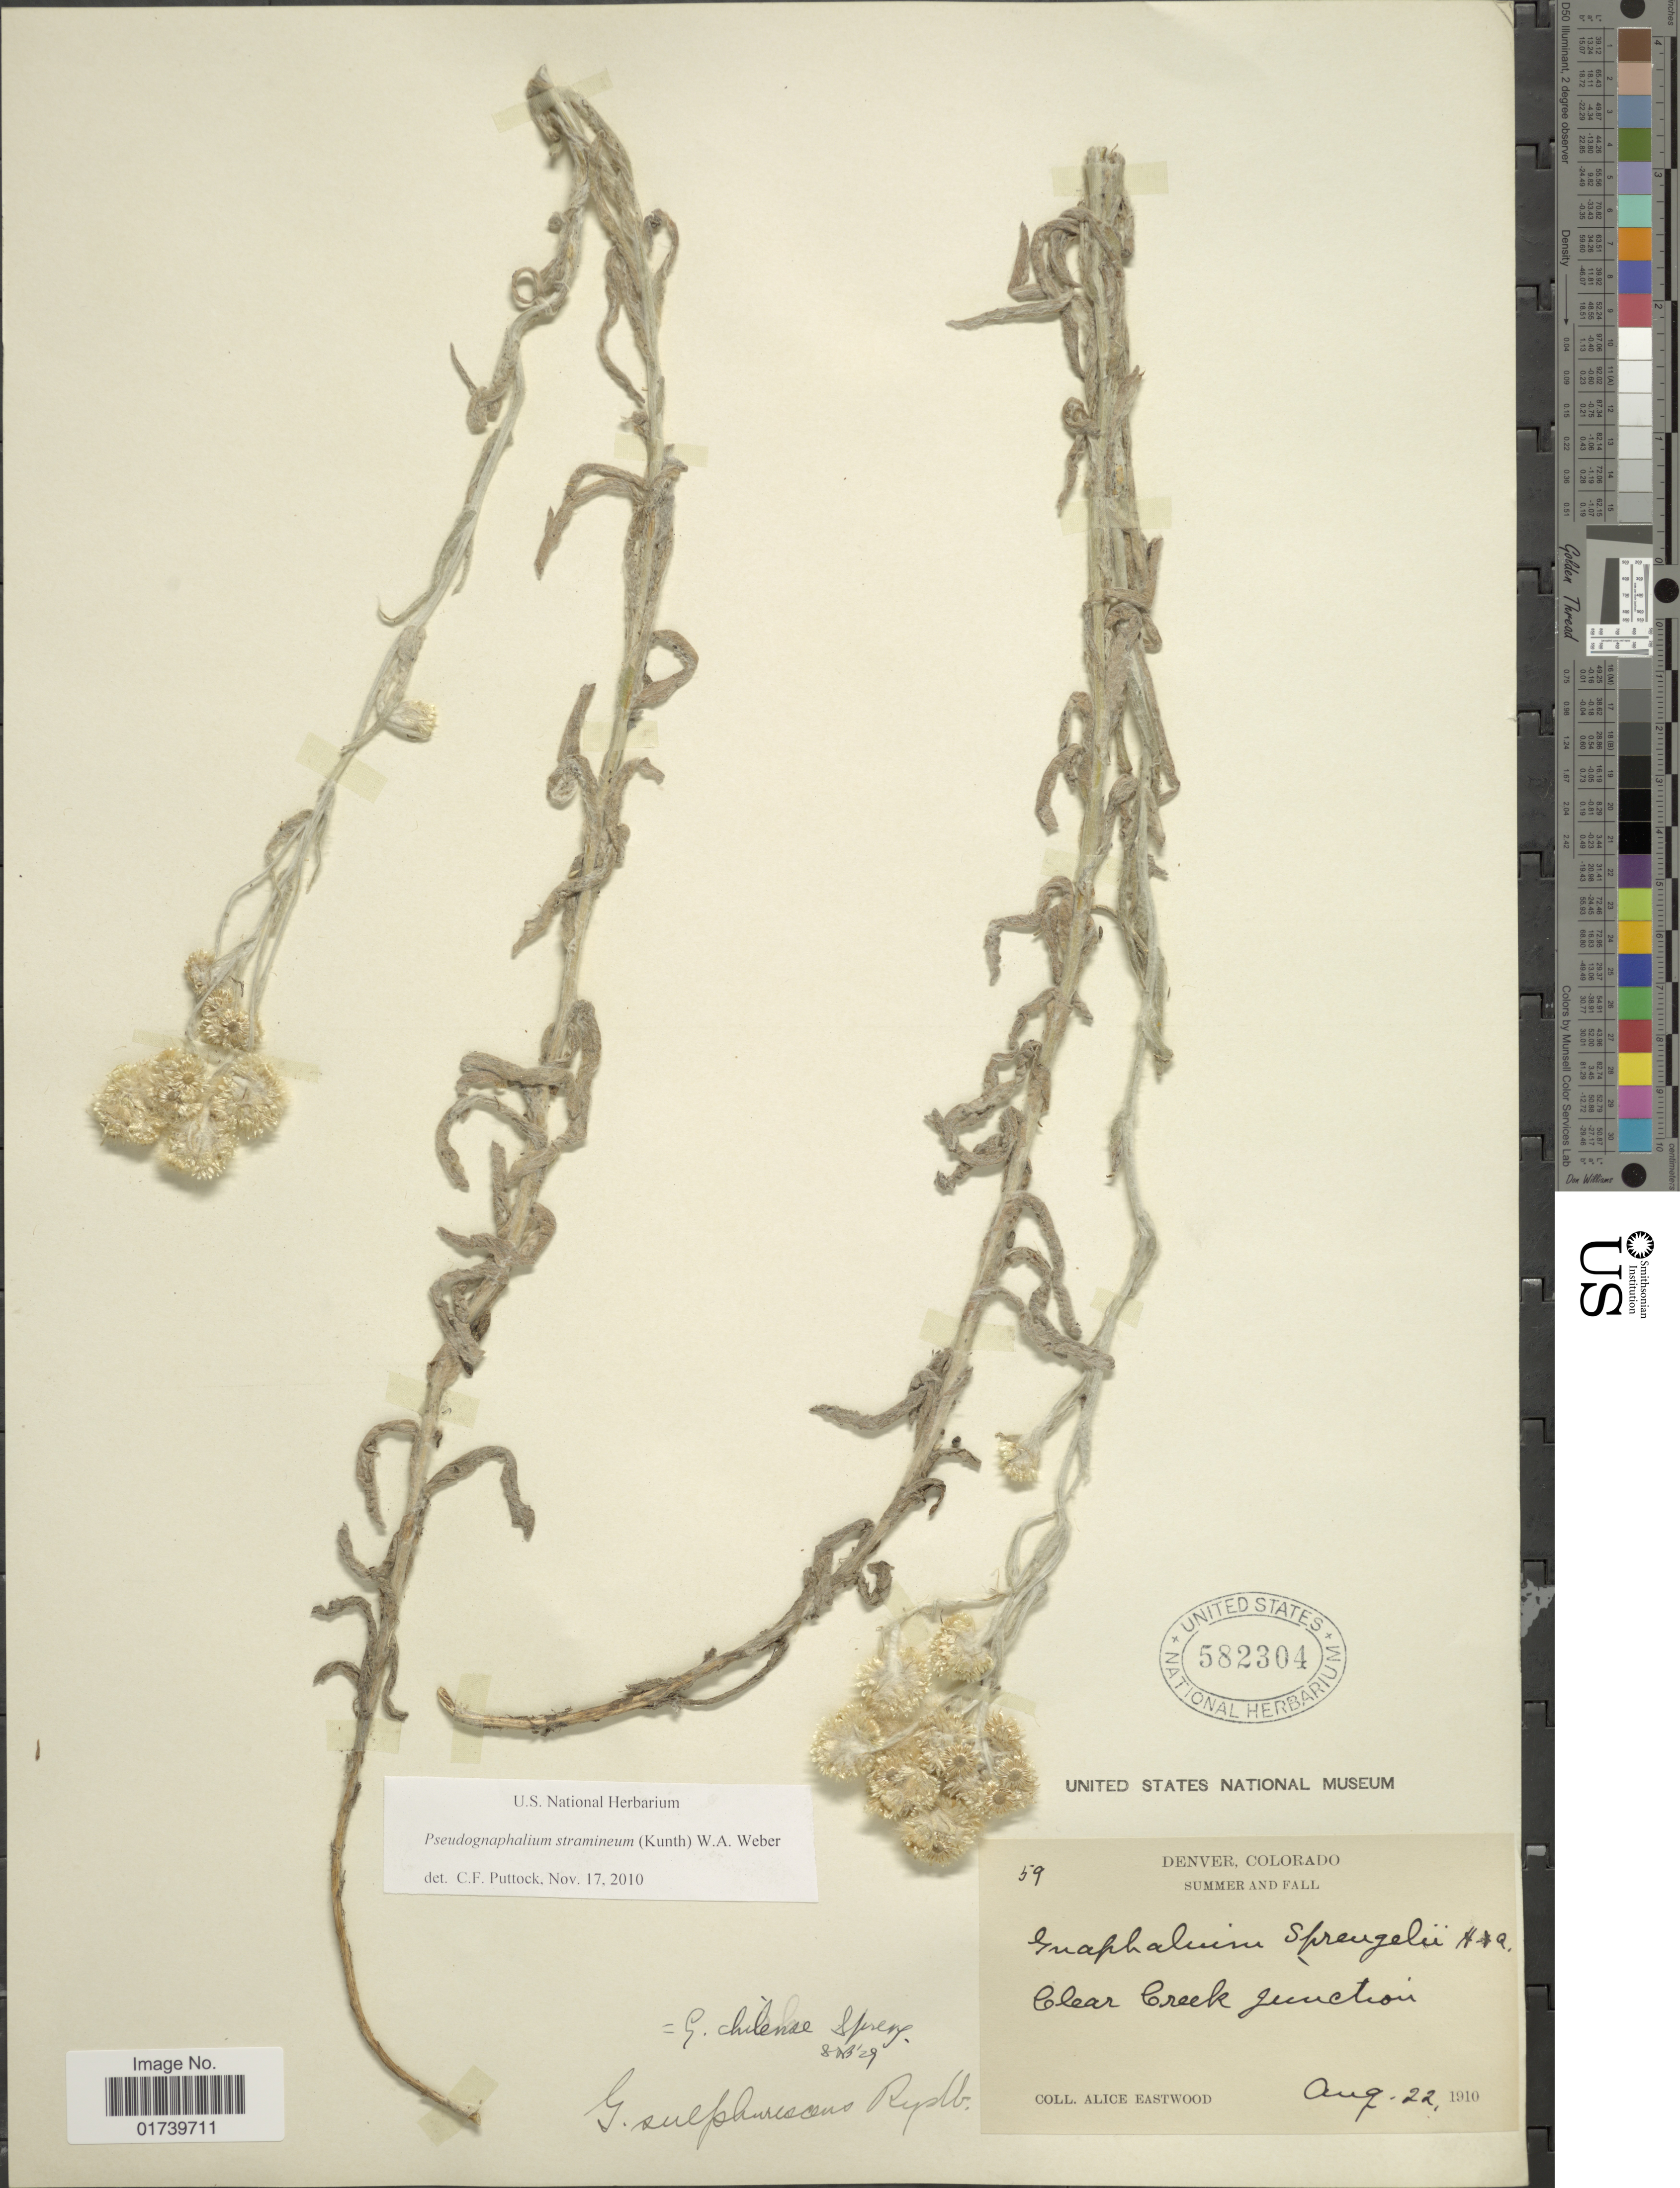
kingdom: Plantae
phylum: Tracheophyta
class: Magnoliopsida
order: Asterales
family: Asteraceae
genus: Pseudognaphalium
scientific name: Pseudognaphalium stramineum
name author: (Kunth) Anderb.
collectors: A. Eastwood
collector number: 59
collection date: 1910-08-22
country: United States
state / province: Colorado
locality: Denver. Summer and Fall. Clear Creek junction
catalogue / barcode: US 582304